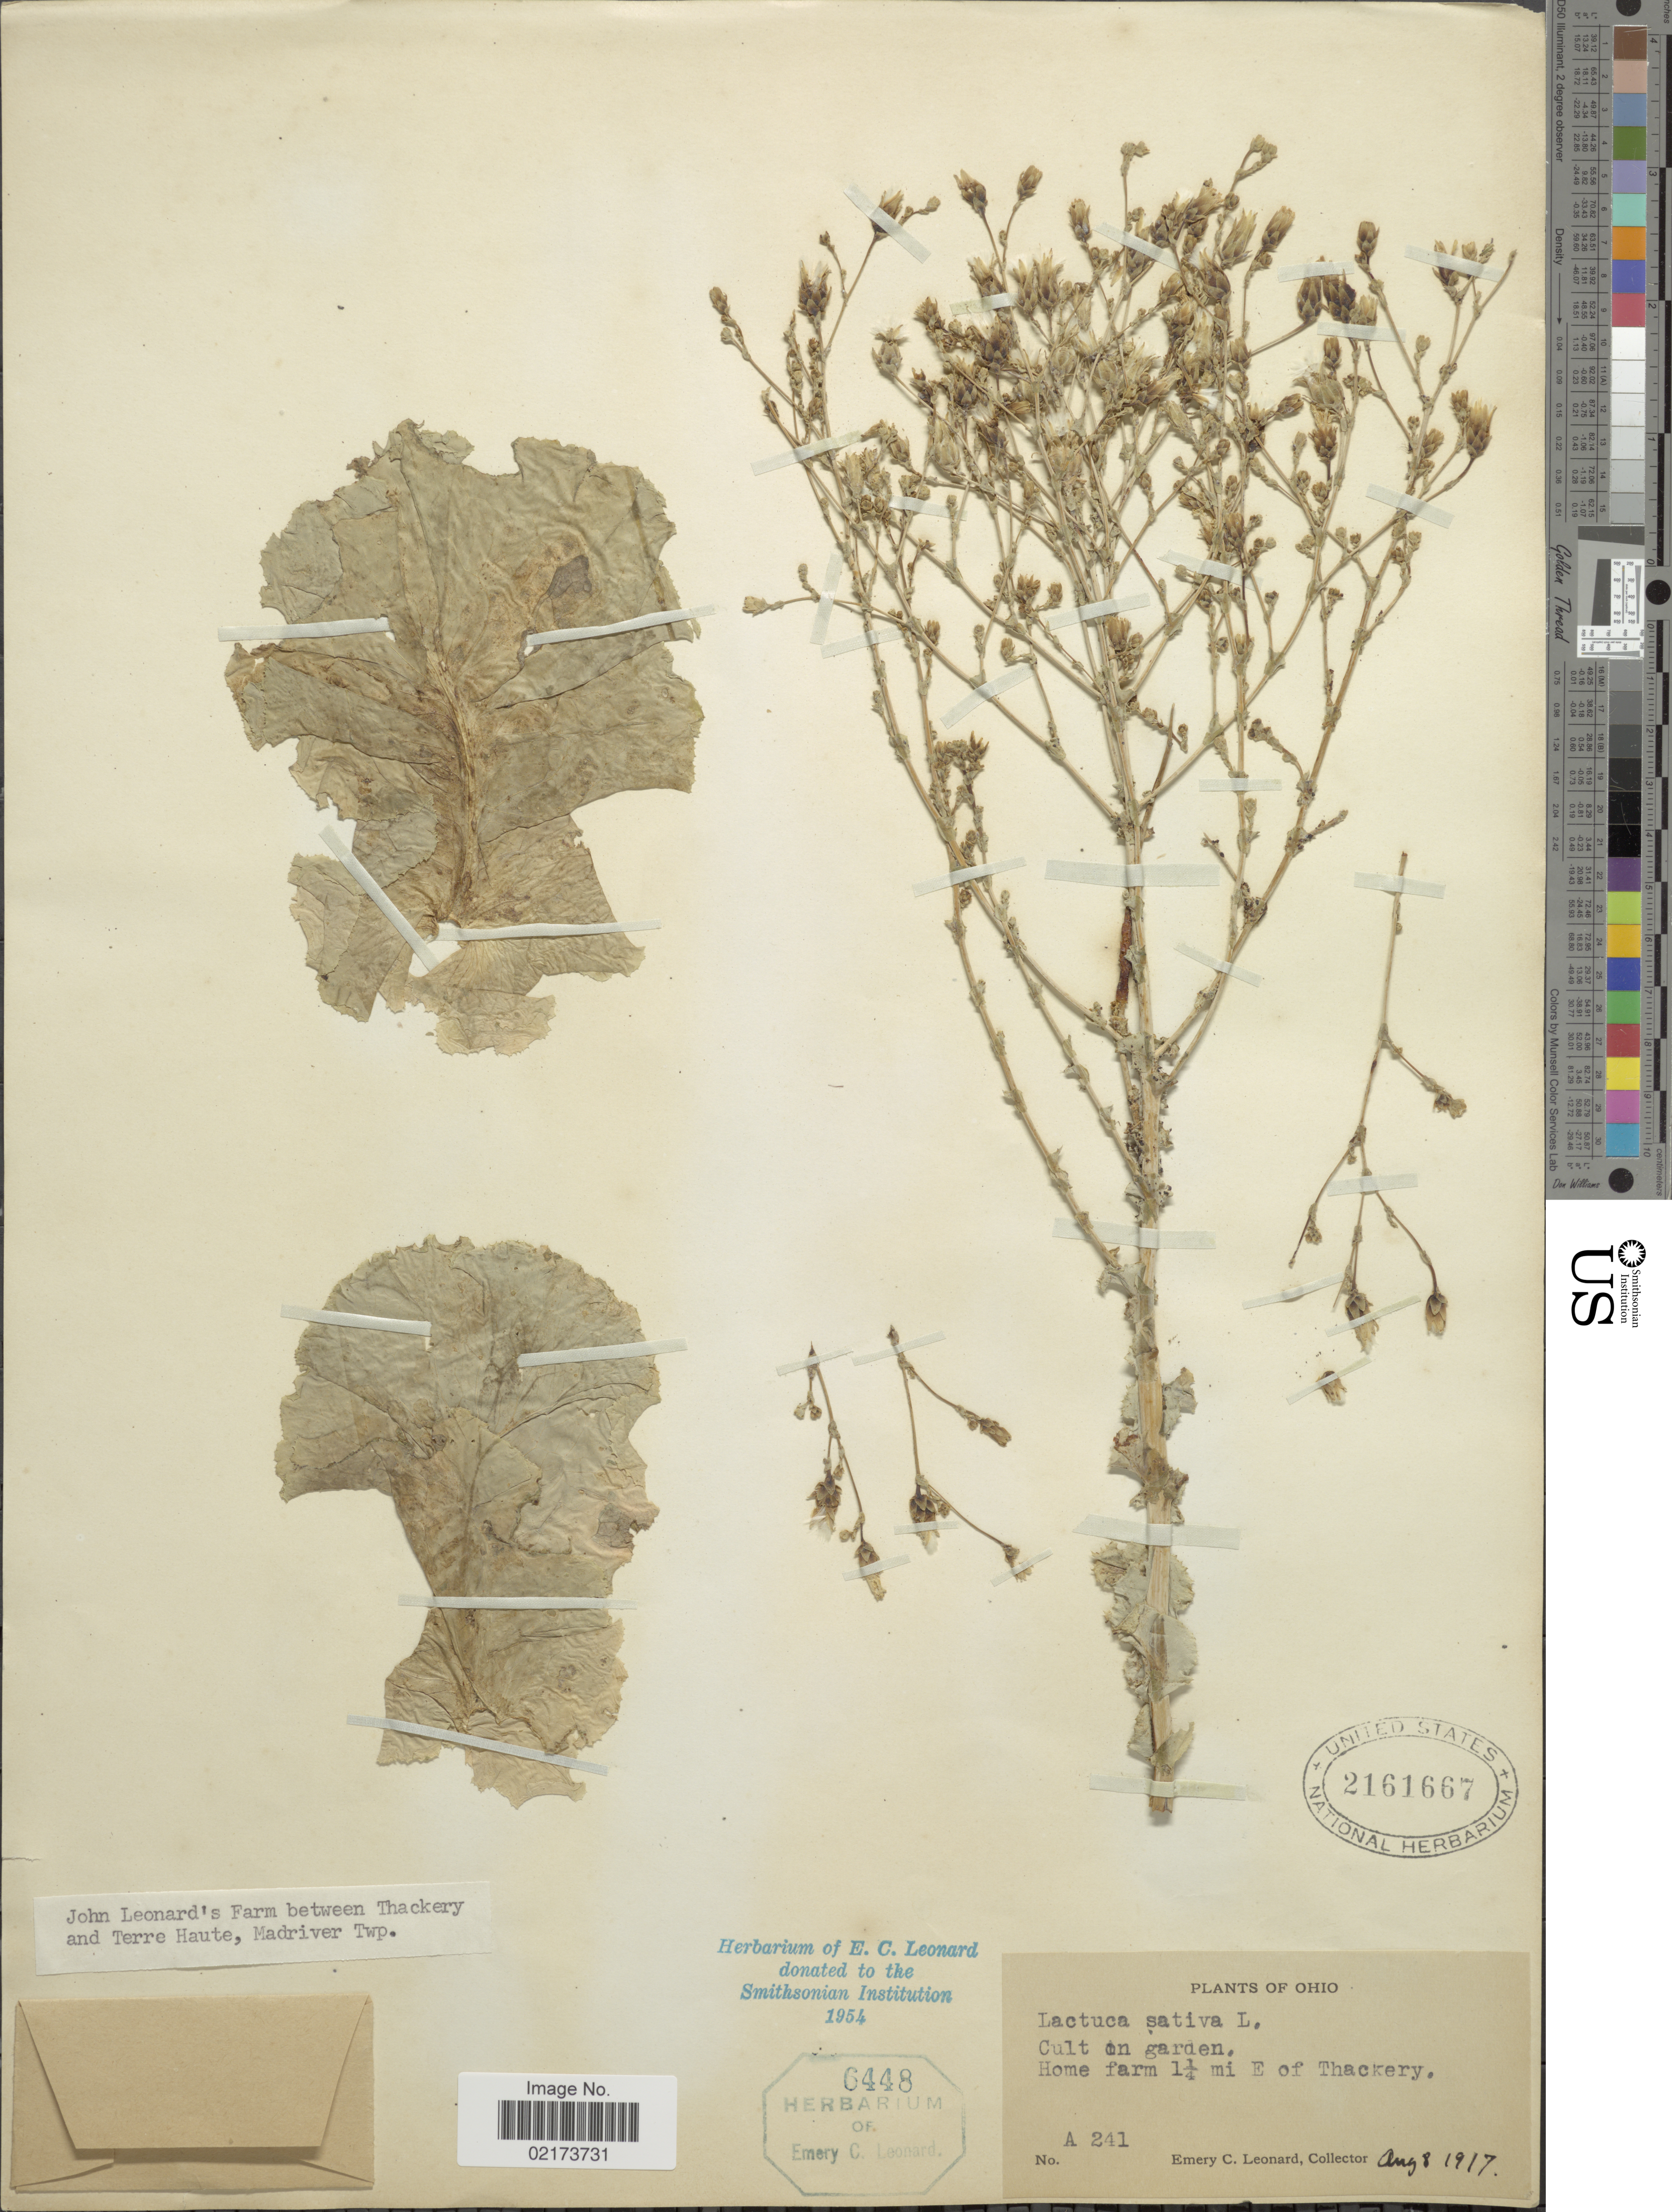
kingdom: Plantae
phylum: Tracheophyta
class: Magnoliopsida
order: Asterales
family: Asteraceae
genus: Lactuca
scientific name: Lactuca sativa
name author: L.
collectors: E. C. Leonard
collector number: A241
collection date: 1917-08-08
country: United States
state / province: Ohio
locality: Home farm 1 1/4 mi E of Thackery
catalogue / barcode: US 2161667